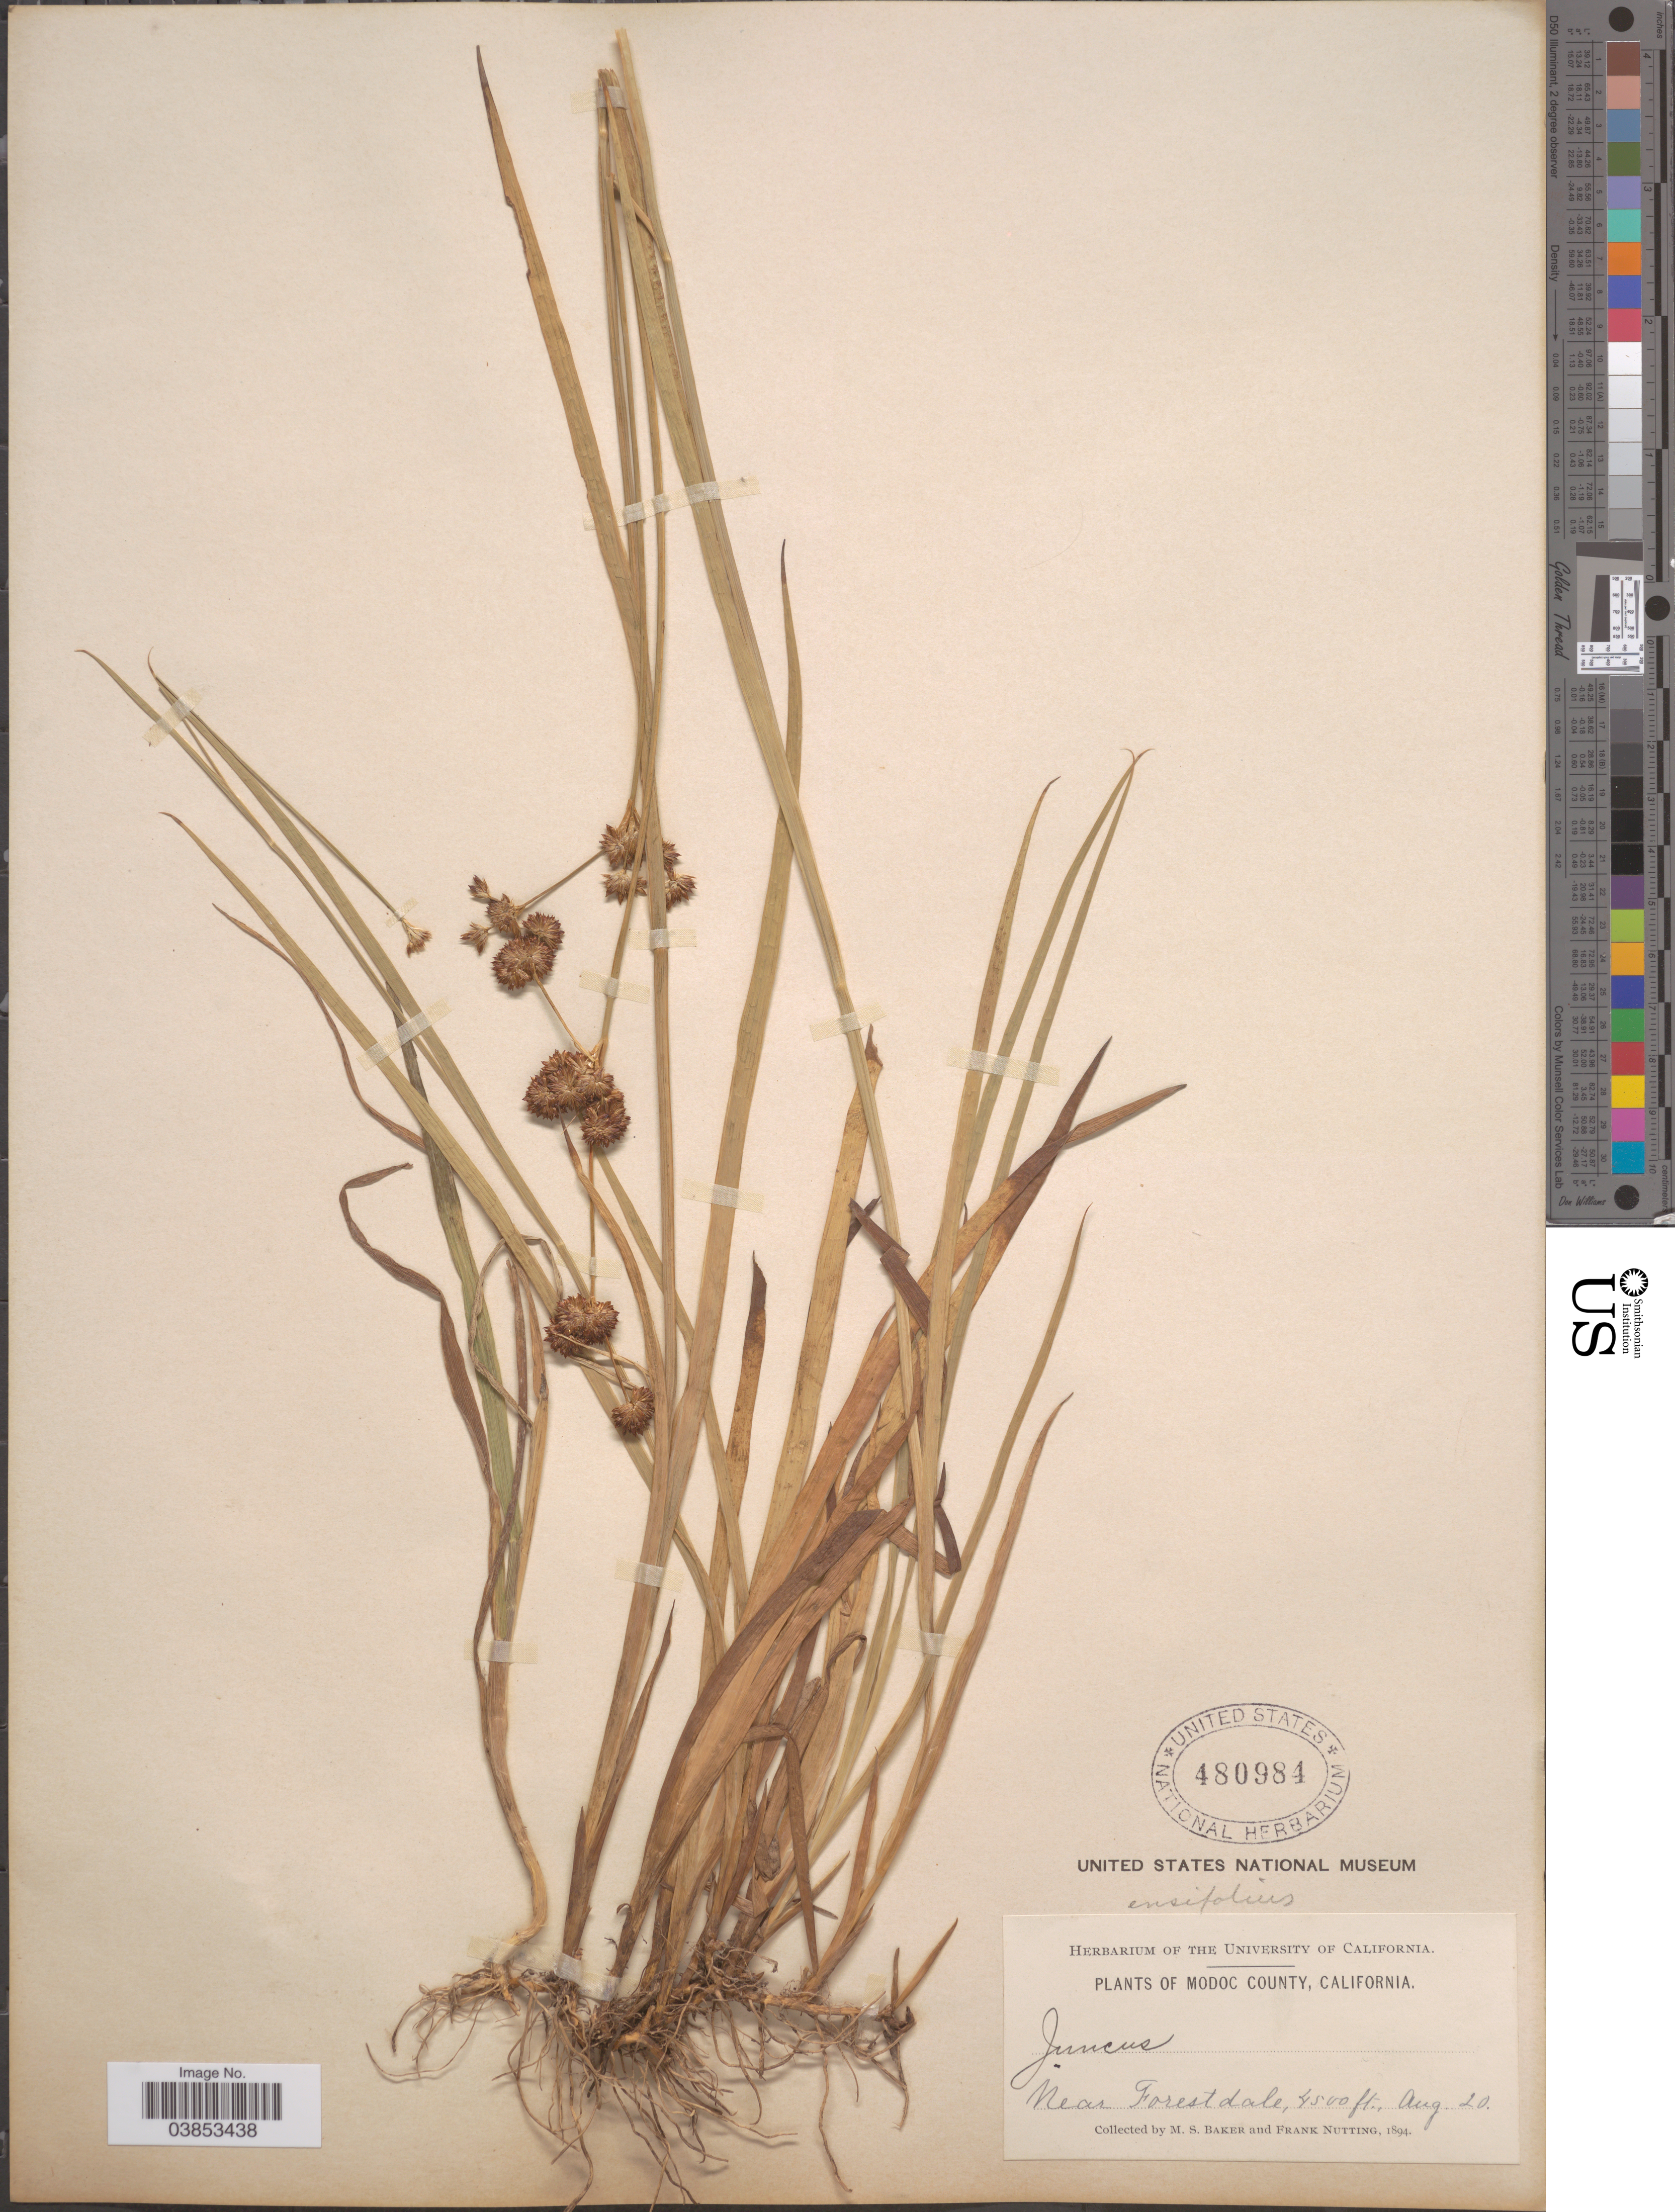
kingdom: Plantae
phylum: Tracheophyta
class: Liliopsida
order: Poales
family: Juncaceae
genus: Juncus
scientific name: Juncus ensifolius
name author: Wikstr.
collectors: M. S. Baker & F. Nutting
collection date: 1894-08-20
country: United States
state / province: California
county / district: Modoc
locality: Modoc County. Near Forestdale.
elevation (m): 1372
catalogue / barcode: US 480984